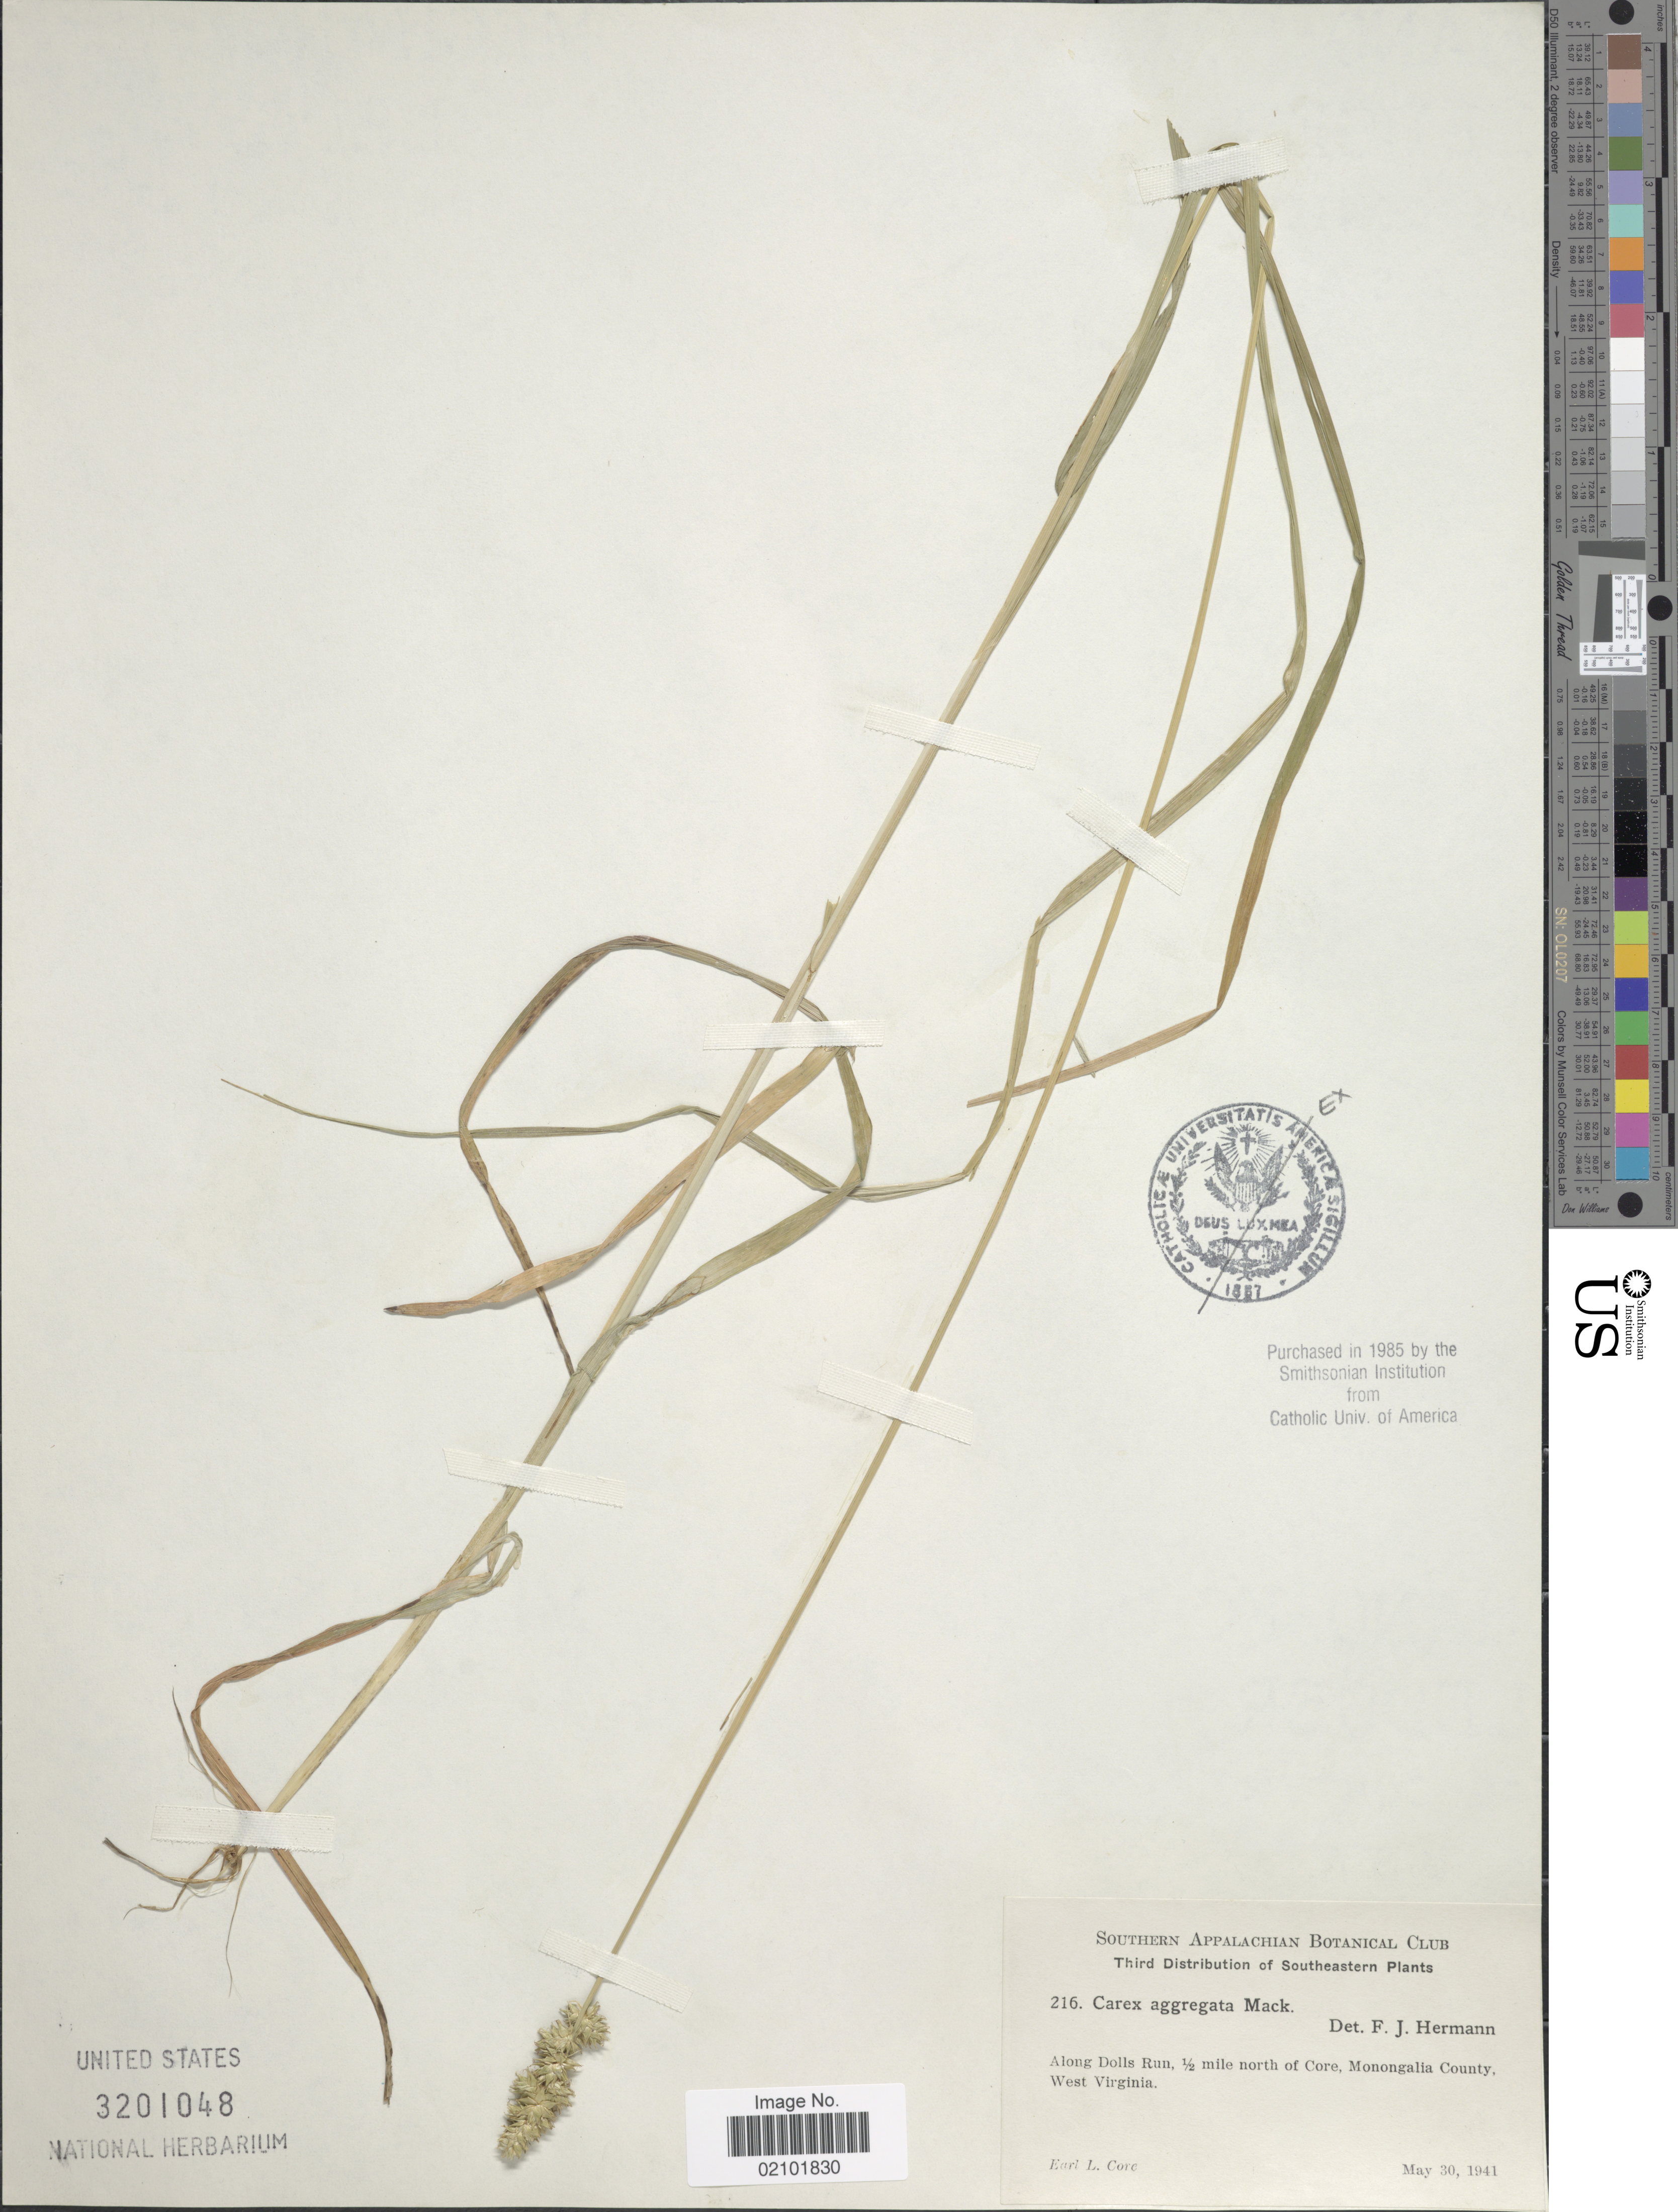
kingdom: Plantae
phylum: Tracheophyta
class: Liliopsida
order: Poales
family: Cyperaceae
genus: Carex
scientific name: Carex aggregata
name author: Mack.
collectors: E. L. Core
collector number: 216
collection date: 1941-05-30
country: United States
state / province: West Virginia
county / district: Monongalia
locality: Southeastern. Along Dolls Run, ½ mile north of Core, Monongalia County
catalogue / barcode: US 3201048